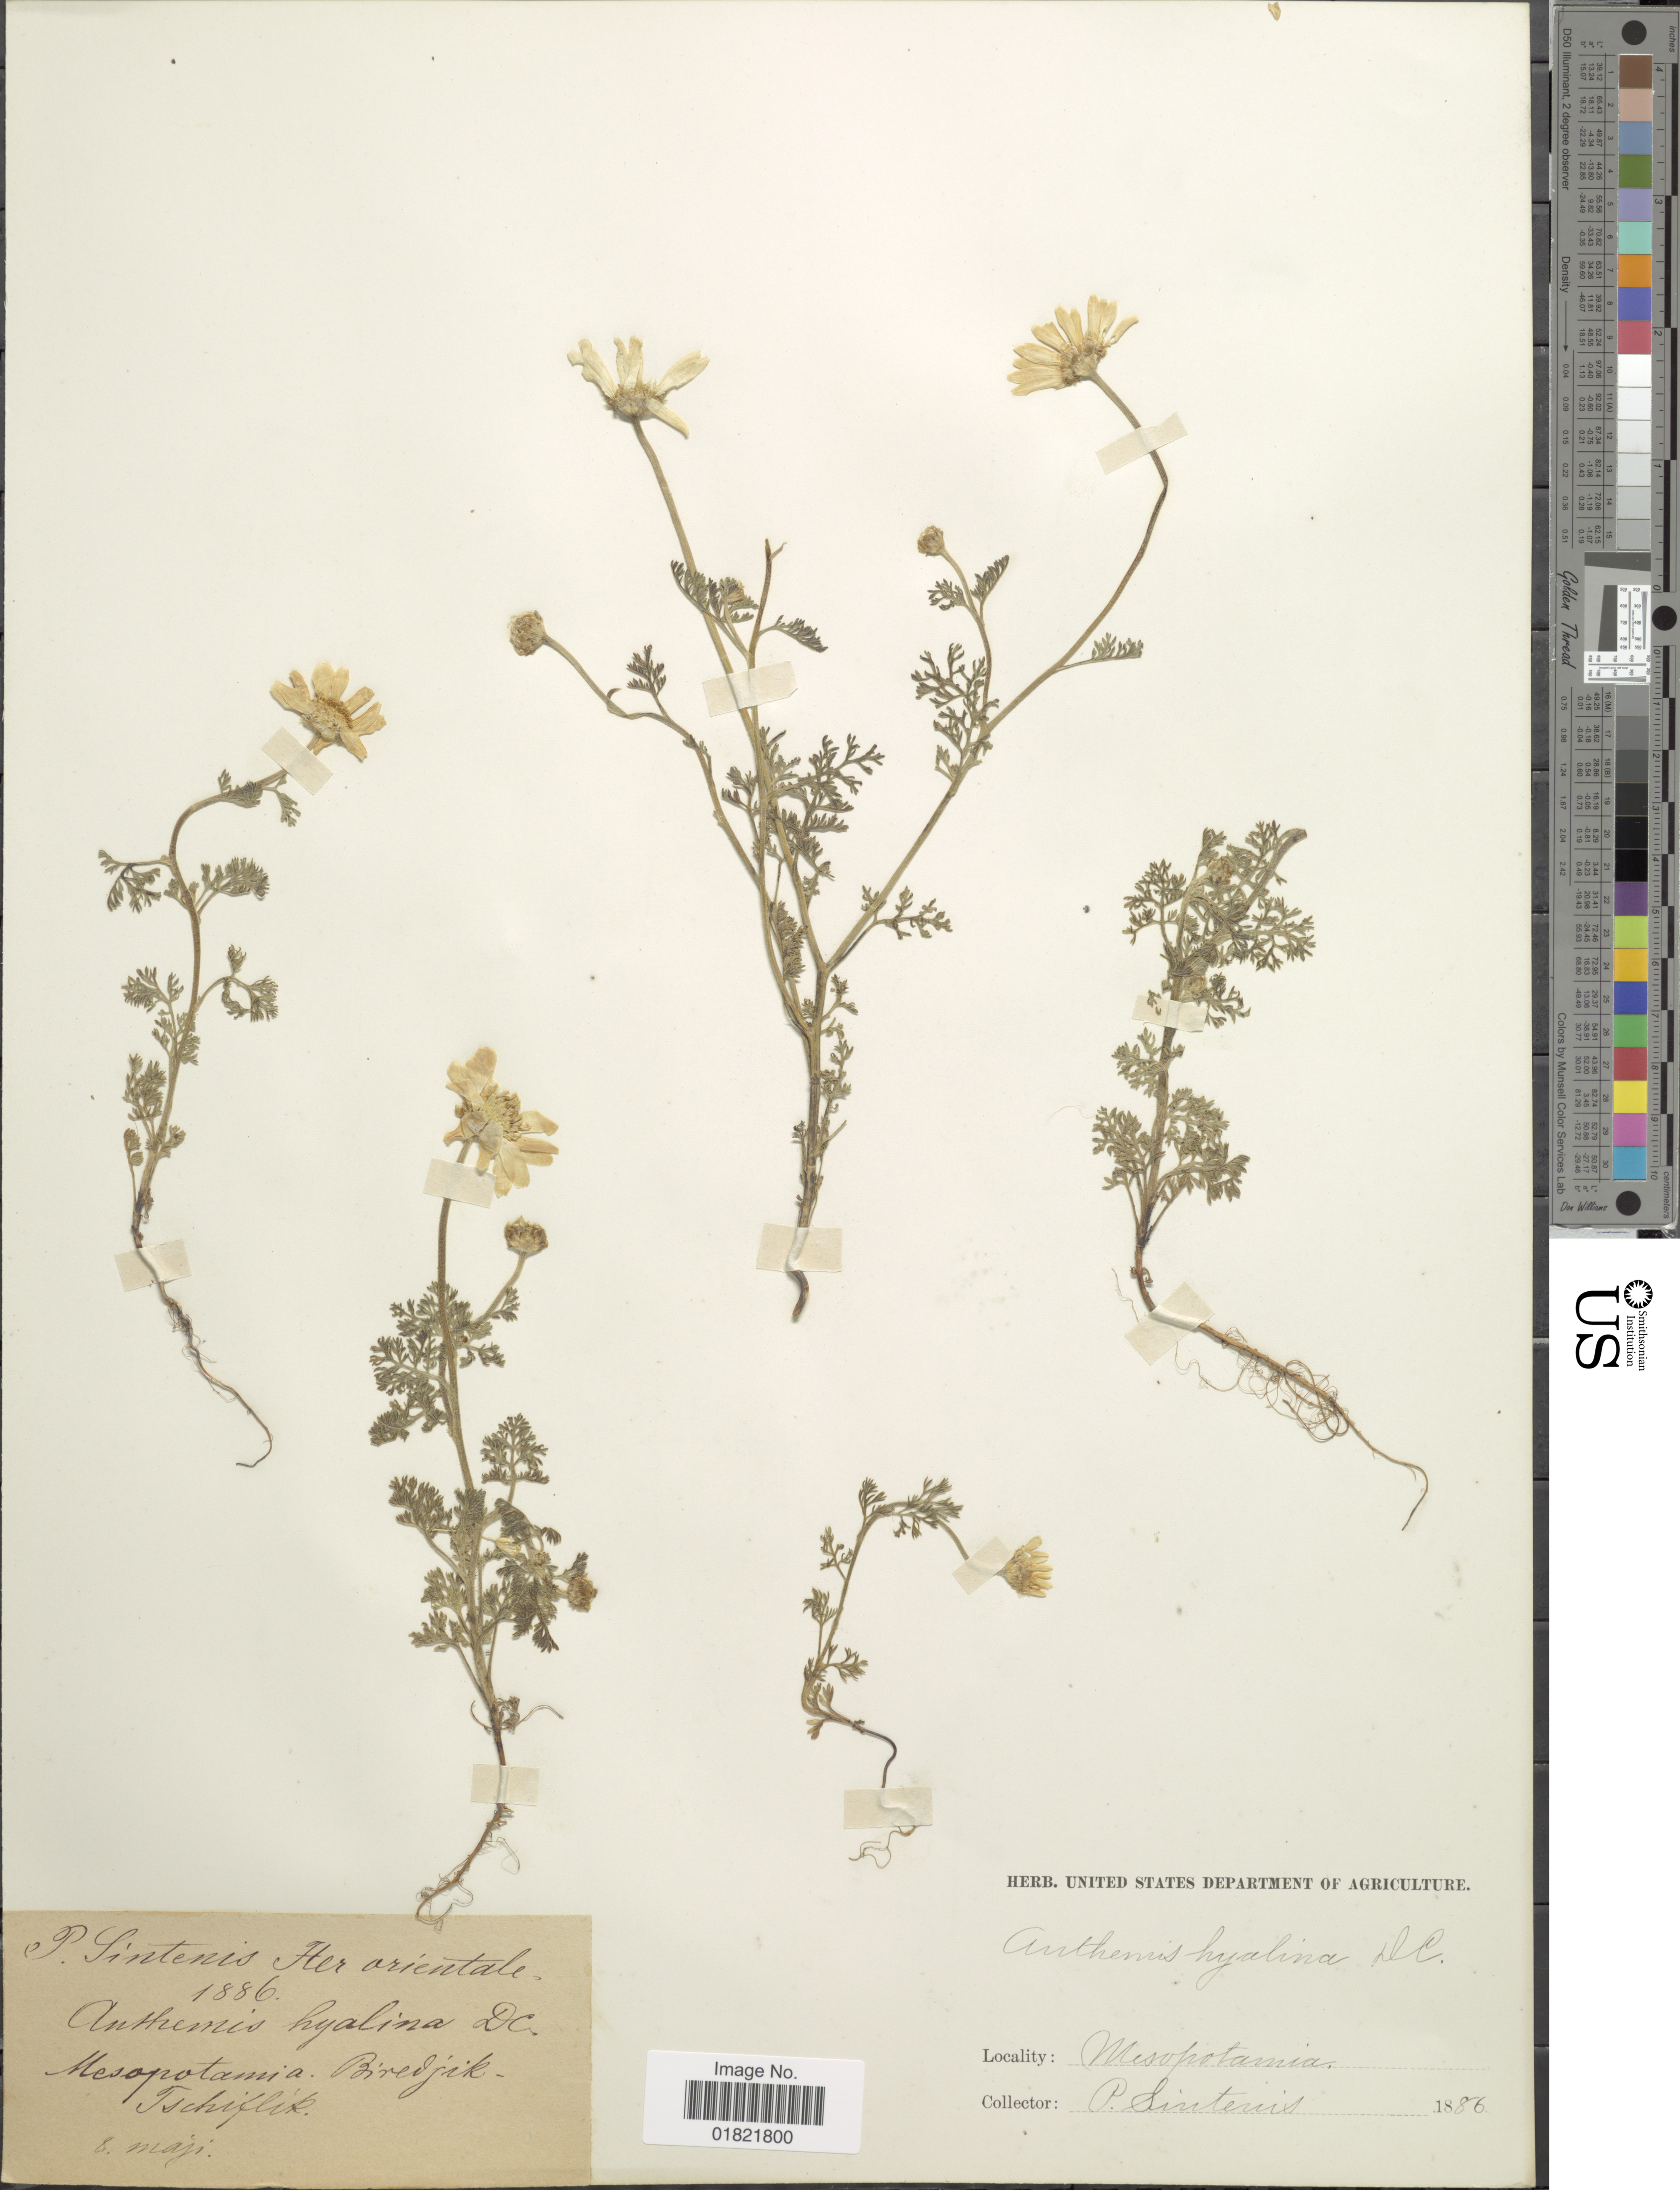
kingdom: Plantae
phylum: Tracheophyta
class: Magnoliopsida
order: Asterales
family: Asteraceae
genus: Anthemis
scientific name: Anthemis hyalina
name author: DC.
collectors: P. Sintenis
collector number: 577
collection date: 1888-05-08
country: Turkey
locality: Mesopotamia. Biredjik Tschiflik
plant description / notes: This collection is part of Paul Sintenis' “Iter Orientale 1888” trip, and the collector number is 577.